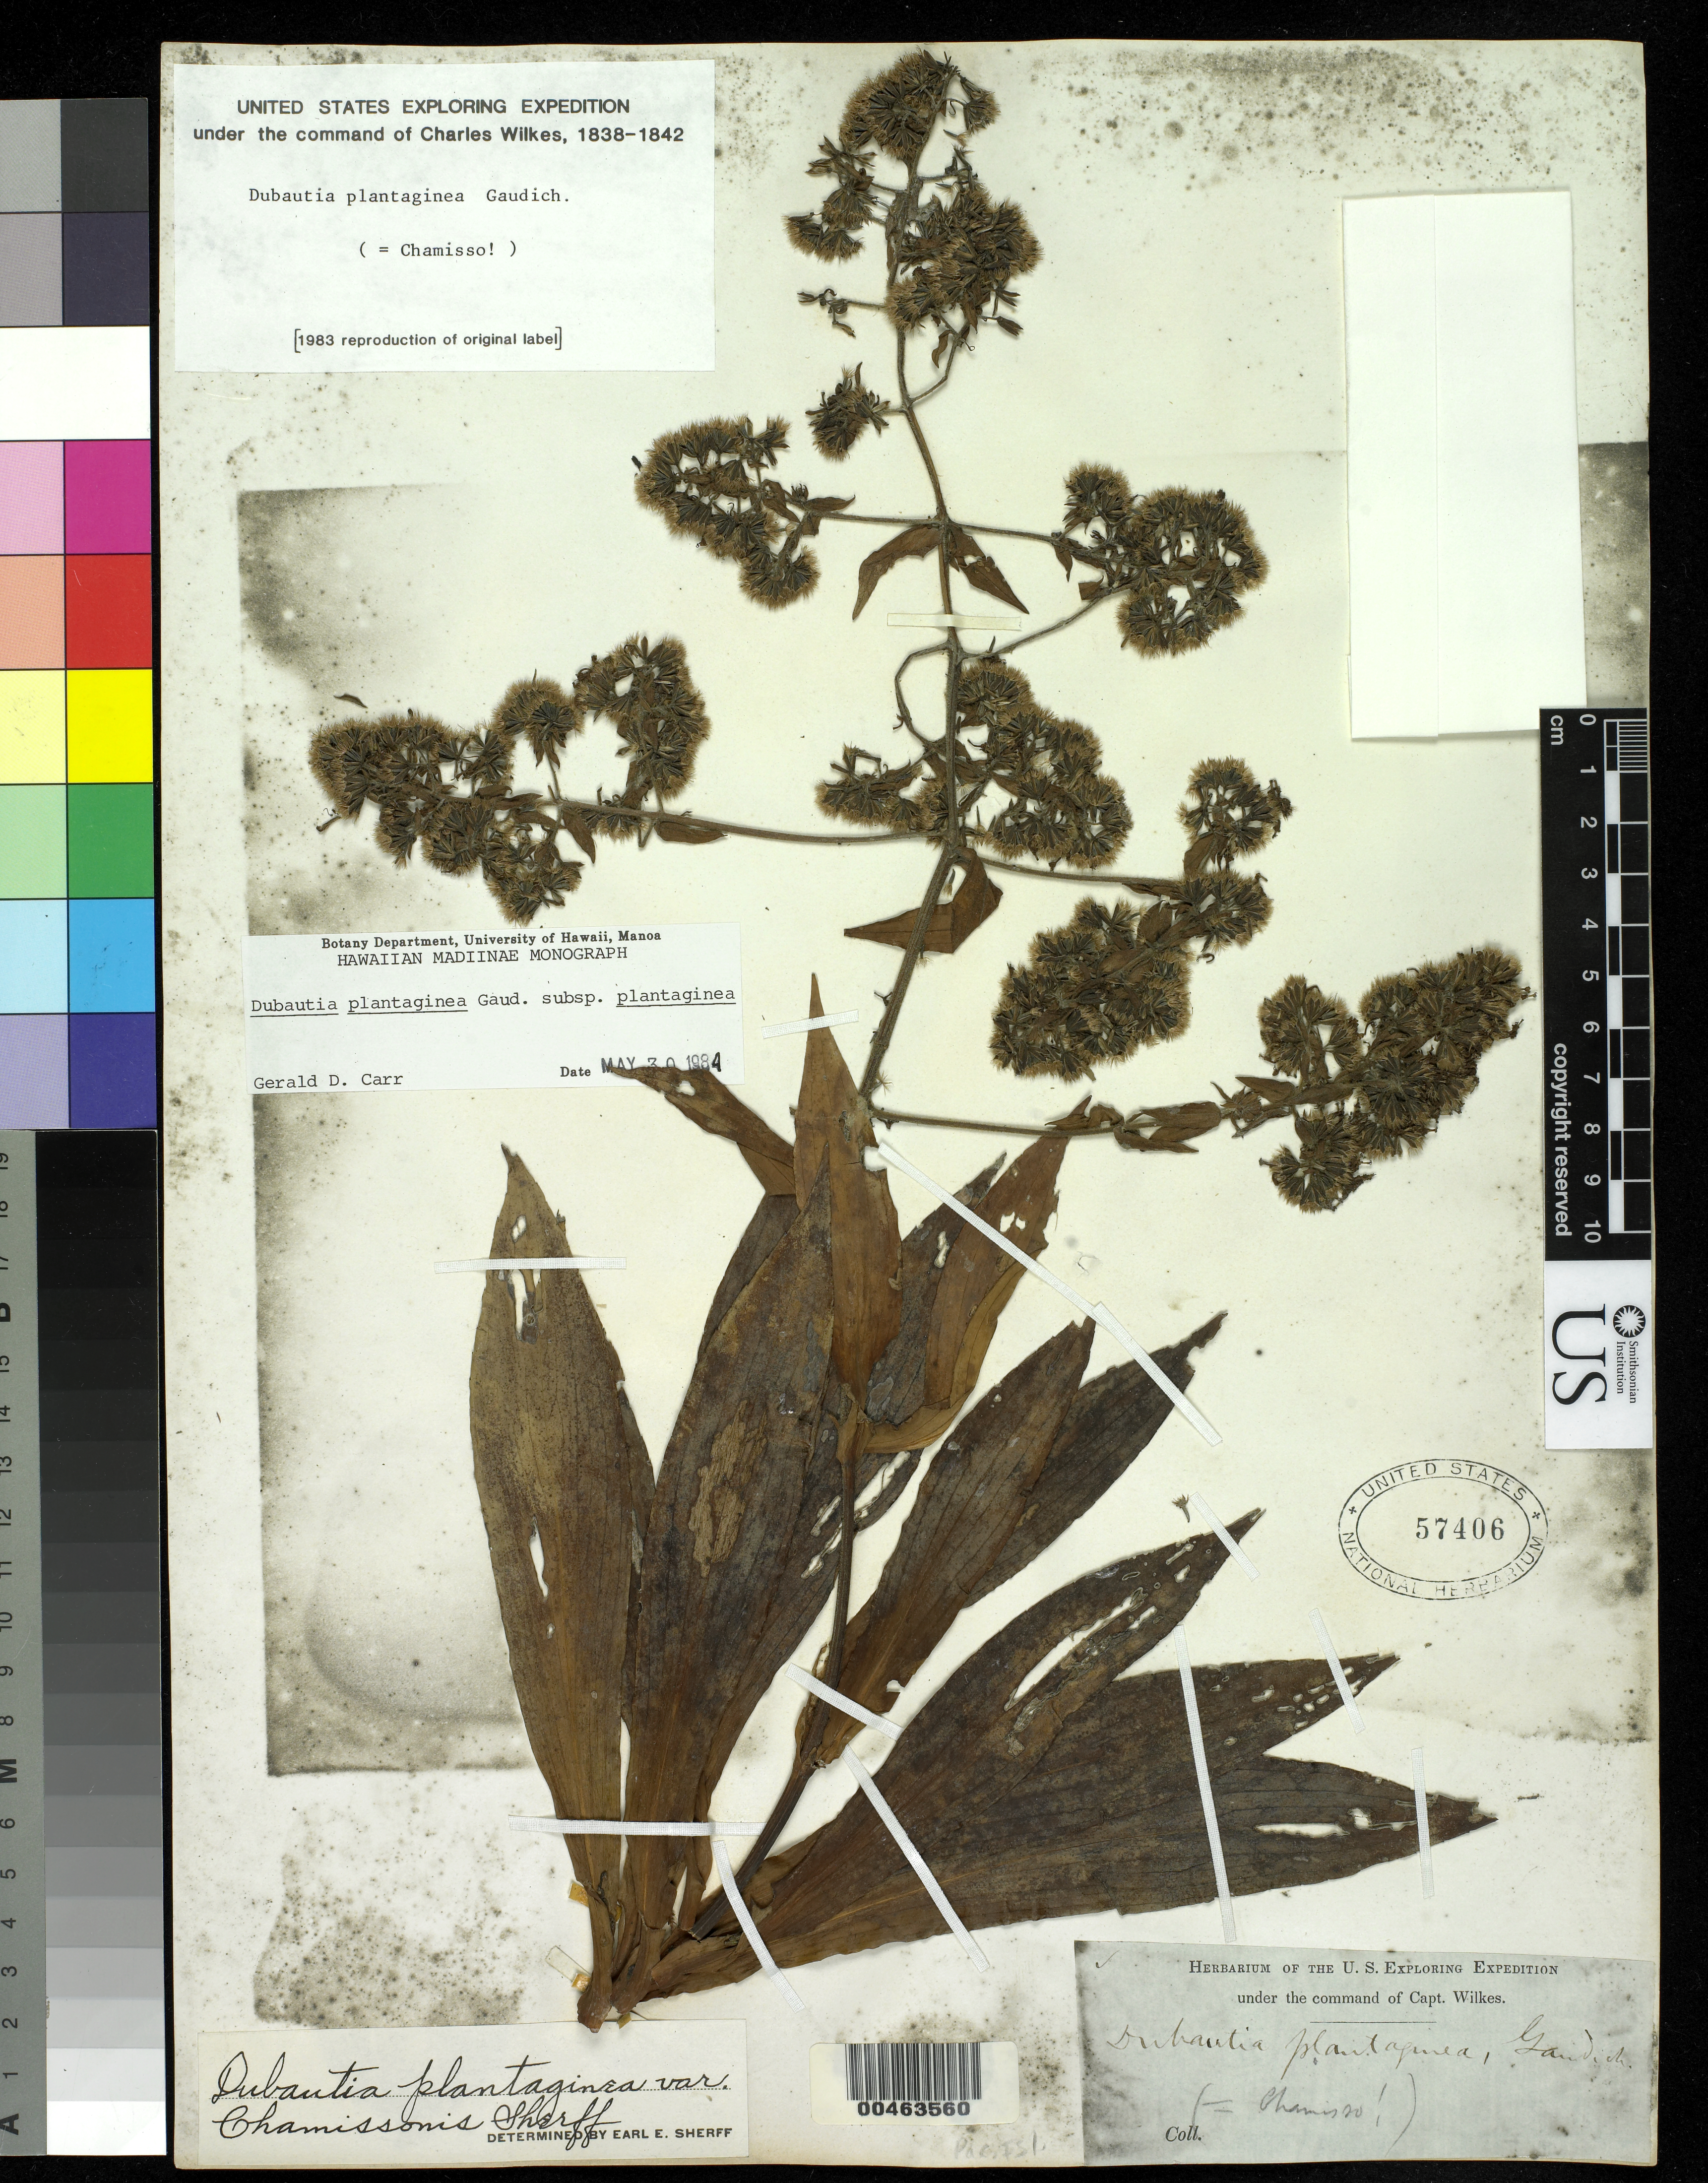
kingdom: Plantae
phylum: Tracheophyta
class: Magnoliopsida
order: Asterales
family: Asteraceae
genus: Dubautia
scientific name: Dubautia plantaginea subsp. plantaginea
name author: Gaudich.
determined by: Carr, G. D.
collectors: Wilkes Explor. Exped.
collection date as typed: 1838 to -- --- 1842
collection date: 1838/1842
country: United States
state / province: Hawaii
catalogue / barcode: US 57406